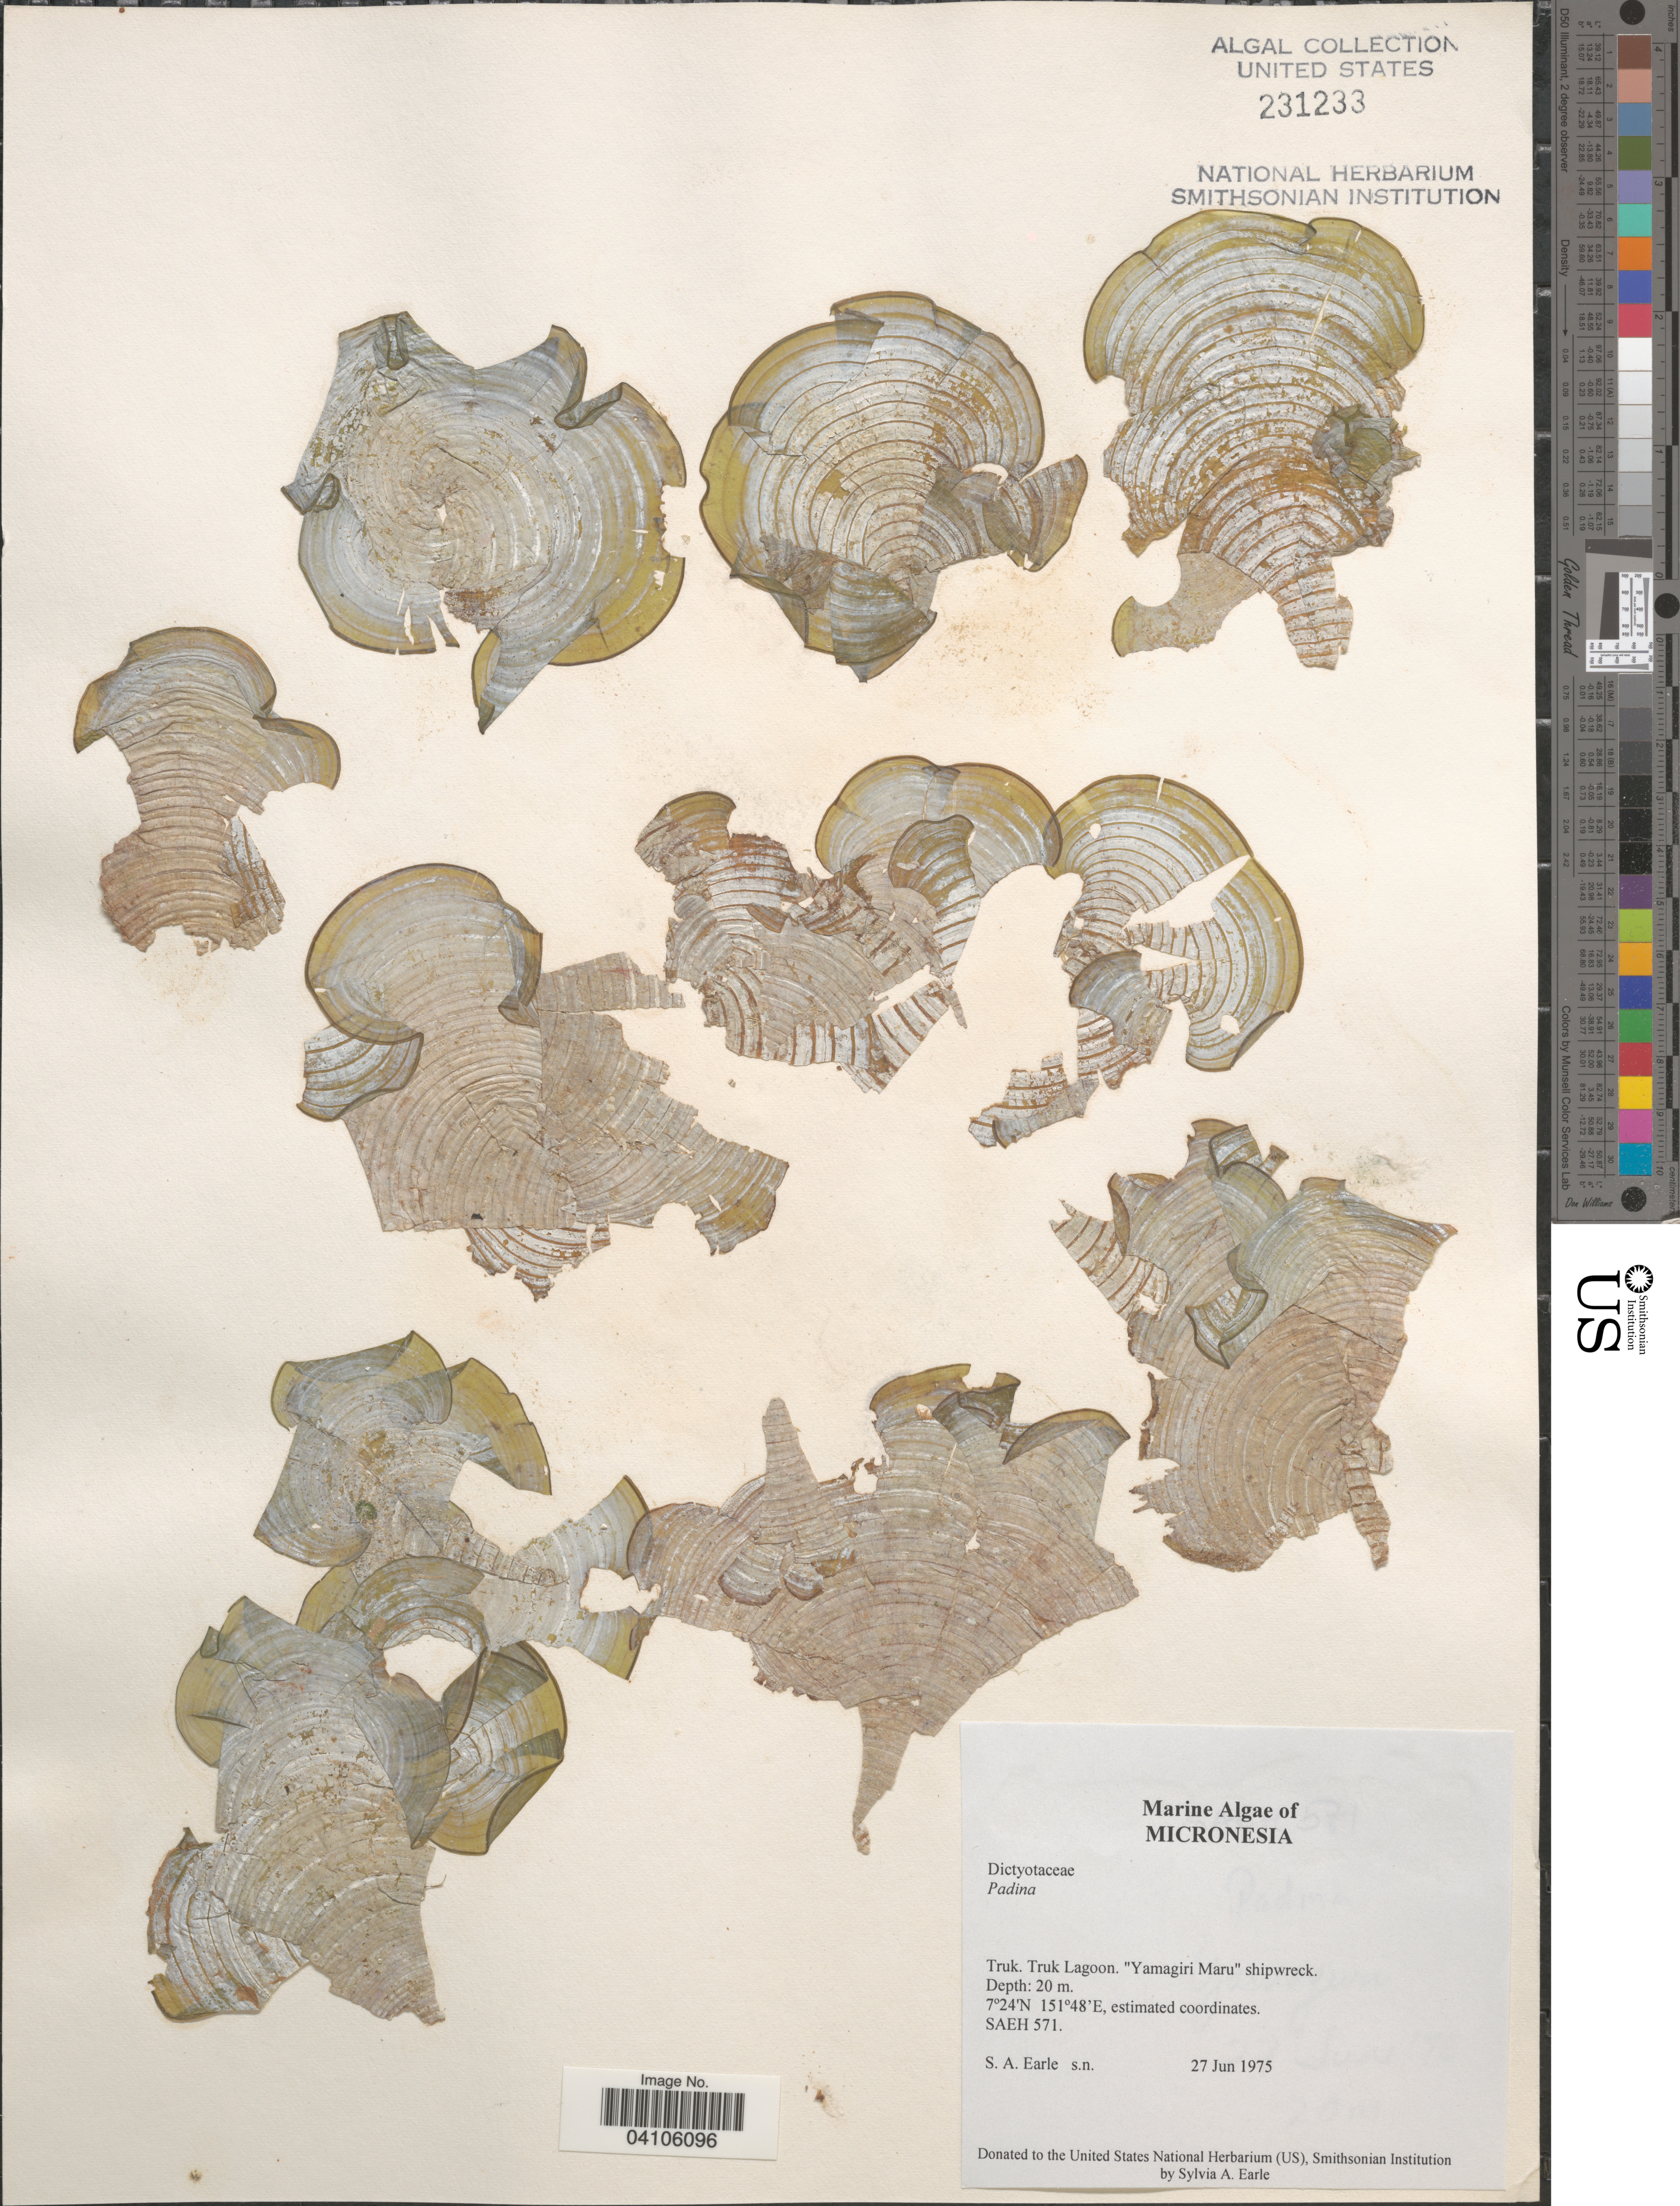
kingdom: Chromista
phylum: Ochrophyta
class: Phaeophyceae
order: Dictyotales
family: Dictyotaceae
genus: Padina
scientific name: Padina sp.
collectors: S. A. Earle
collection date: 1975-06-27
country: Micronesia, Federated States of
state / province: Truk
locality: Micronesia. Truk Lagoon. "Yamagiri Maru" shipwreck.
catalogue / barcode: US 231233